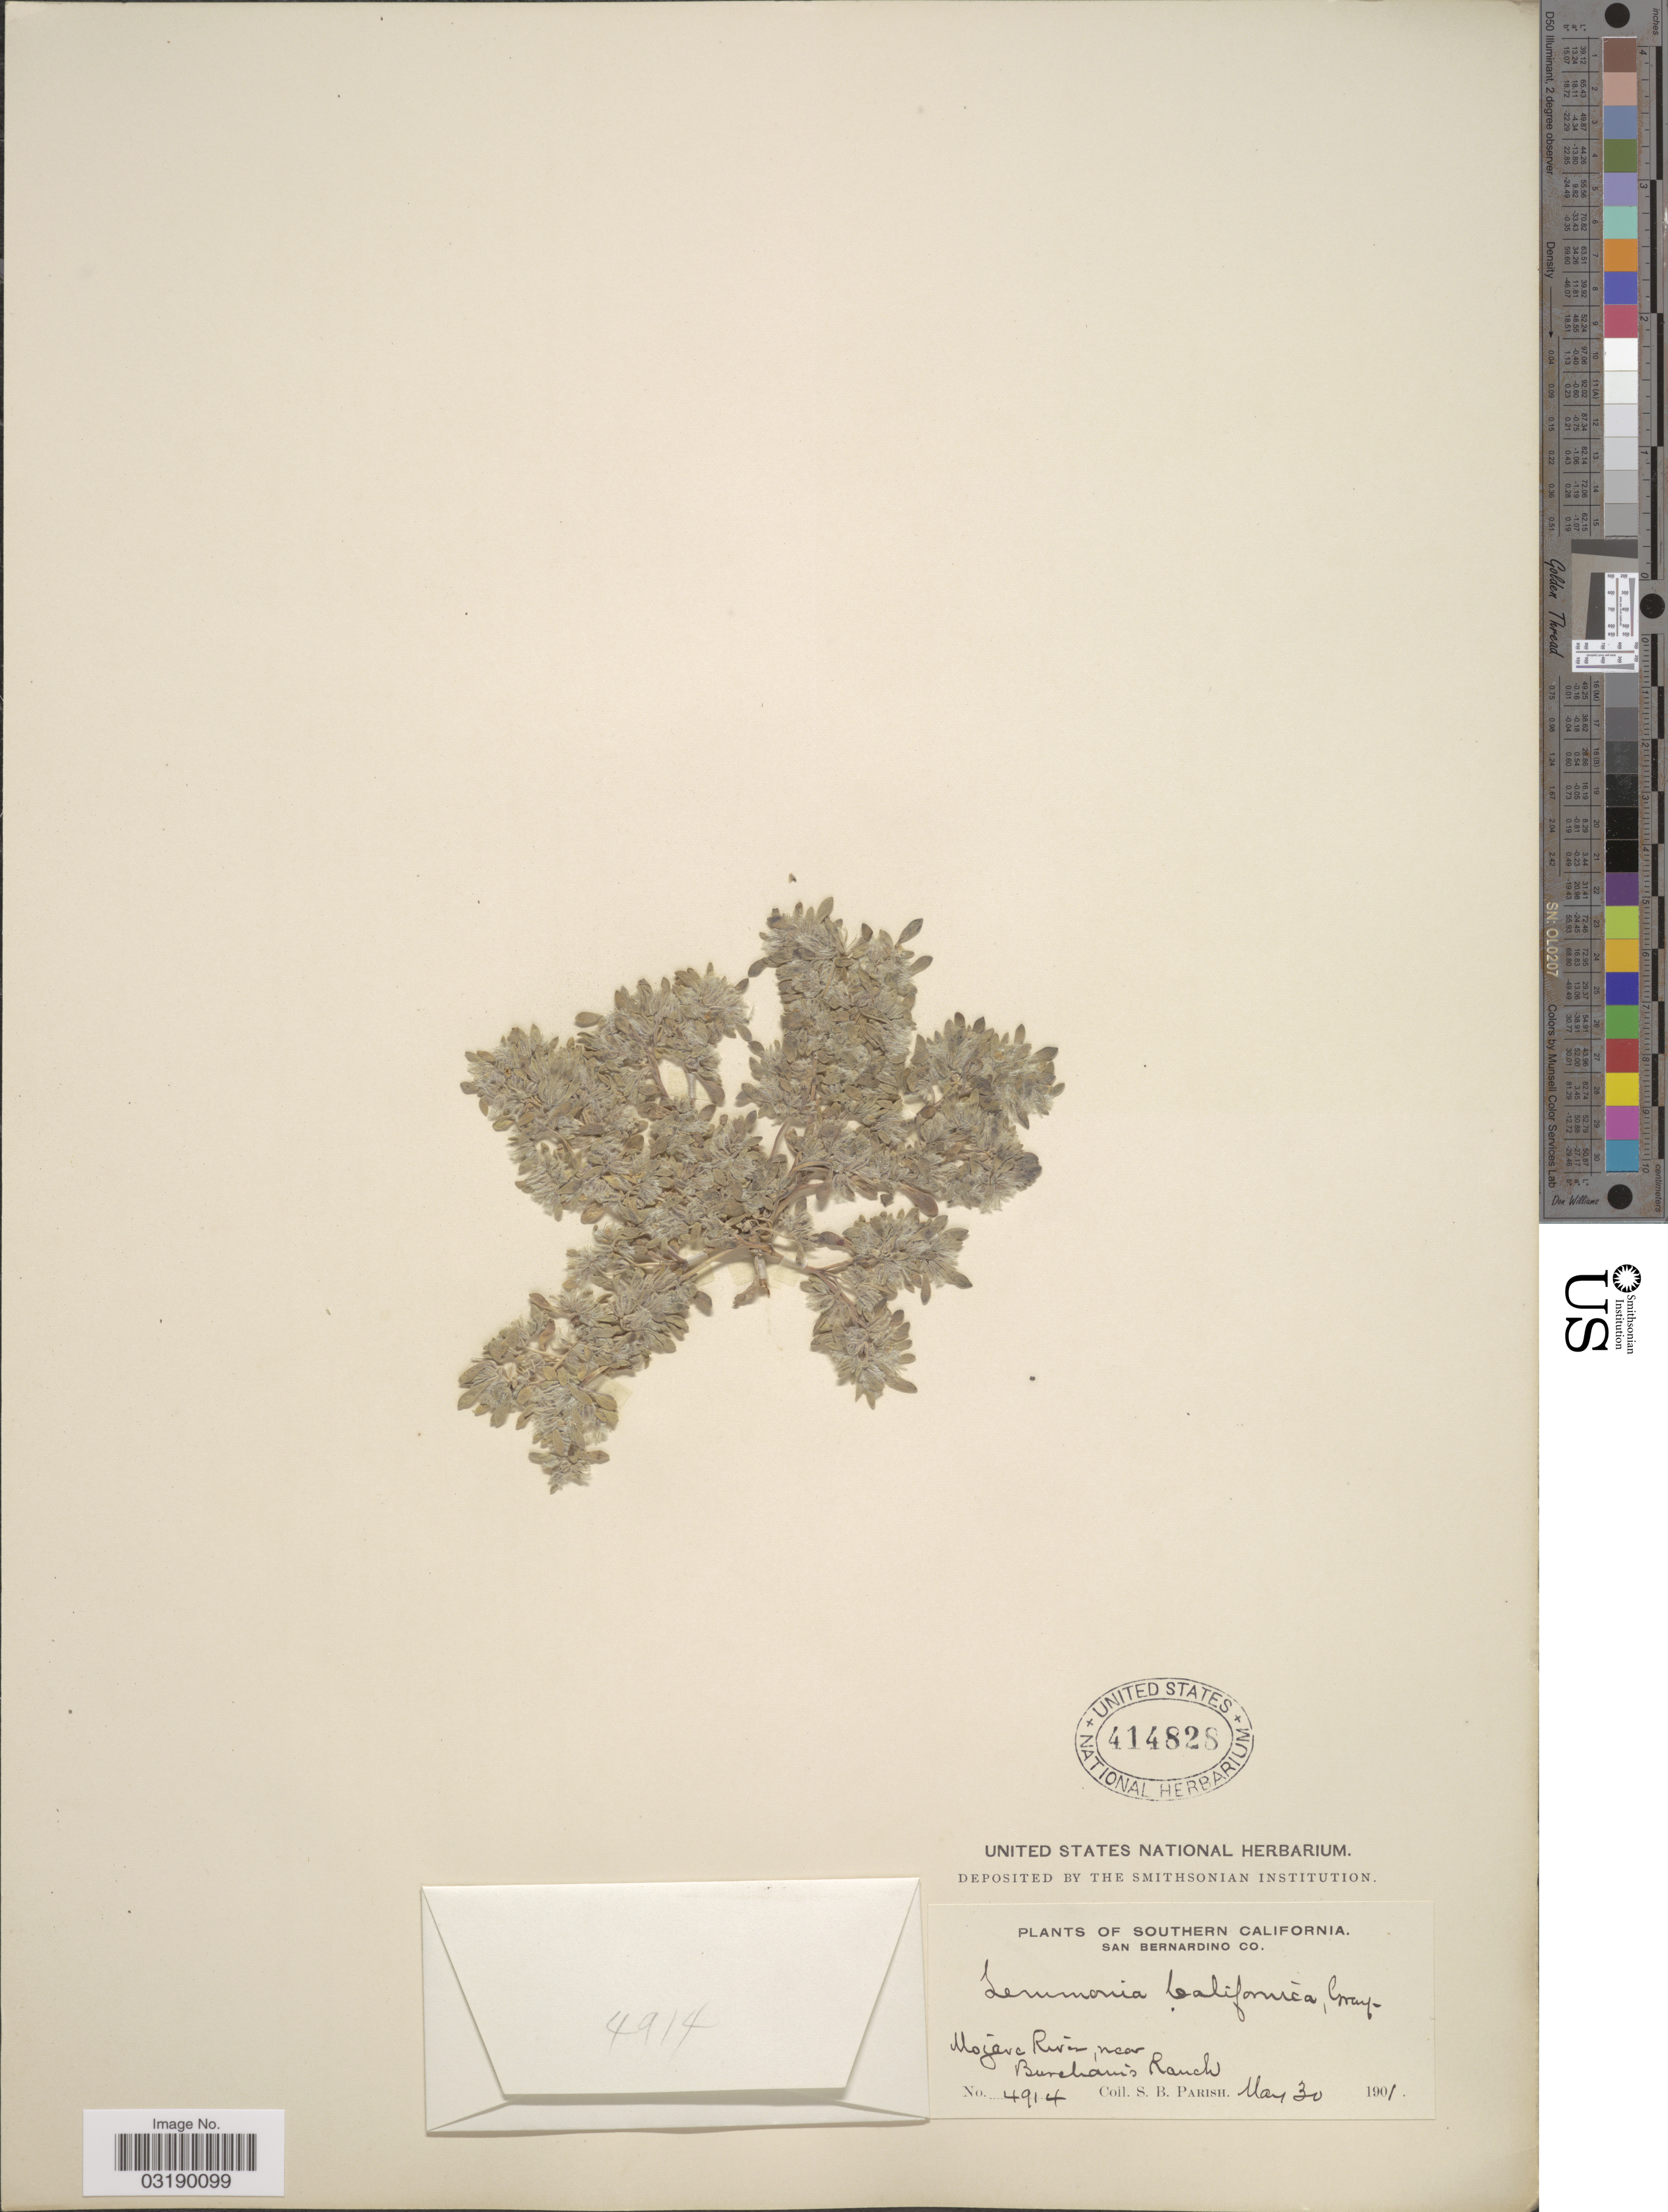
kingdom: Plantae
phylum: Tracheophyta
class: Magnoliopsida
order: Boraginales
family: Namaceae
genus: Nama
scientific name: Nama californica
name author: (A. Gray) J.D. Bacon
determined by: Strong, Mark T., (BOT), Smithsonian Institution - National Museum of Natural History (UNITED STATES)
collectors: S. B. Parish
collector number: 4914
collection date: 1901-05-30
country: United States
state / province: California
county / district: San Bernardino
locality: Southern California. San Bernardino Co. Mojave River, near Burcham's Ranch.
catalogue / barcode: US 414828